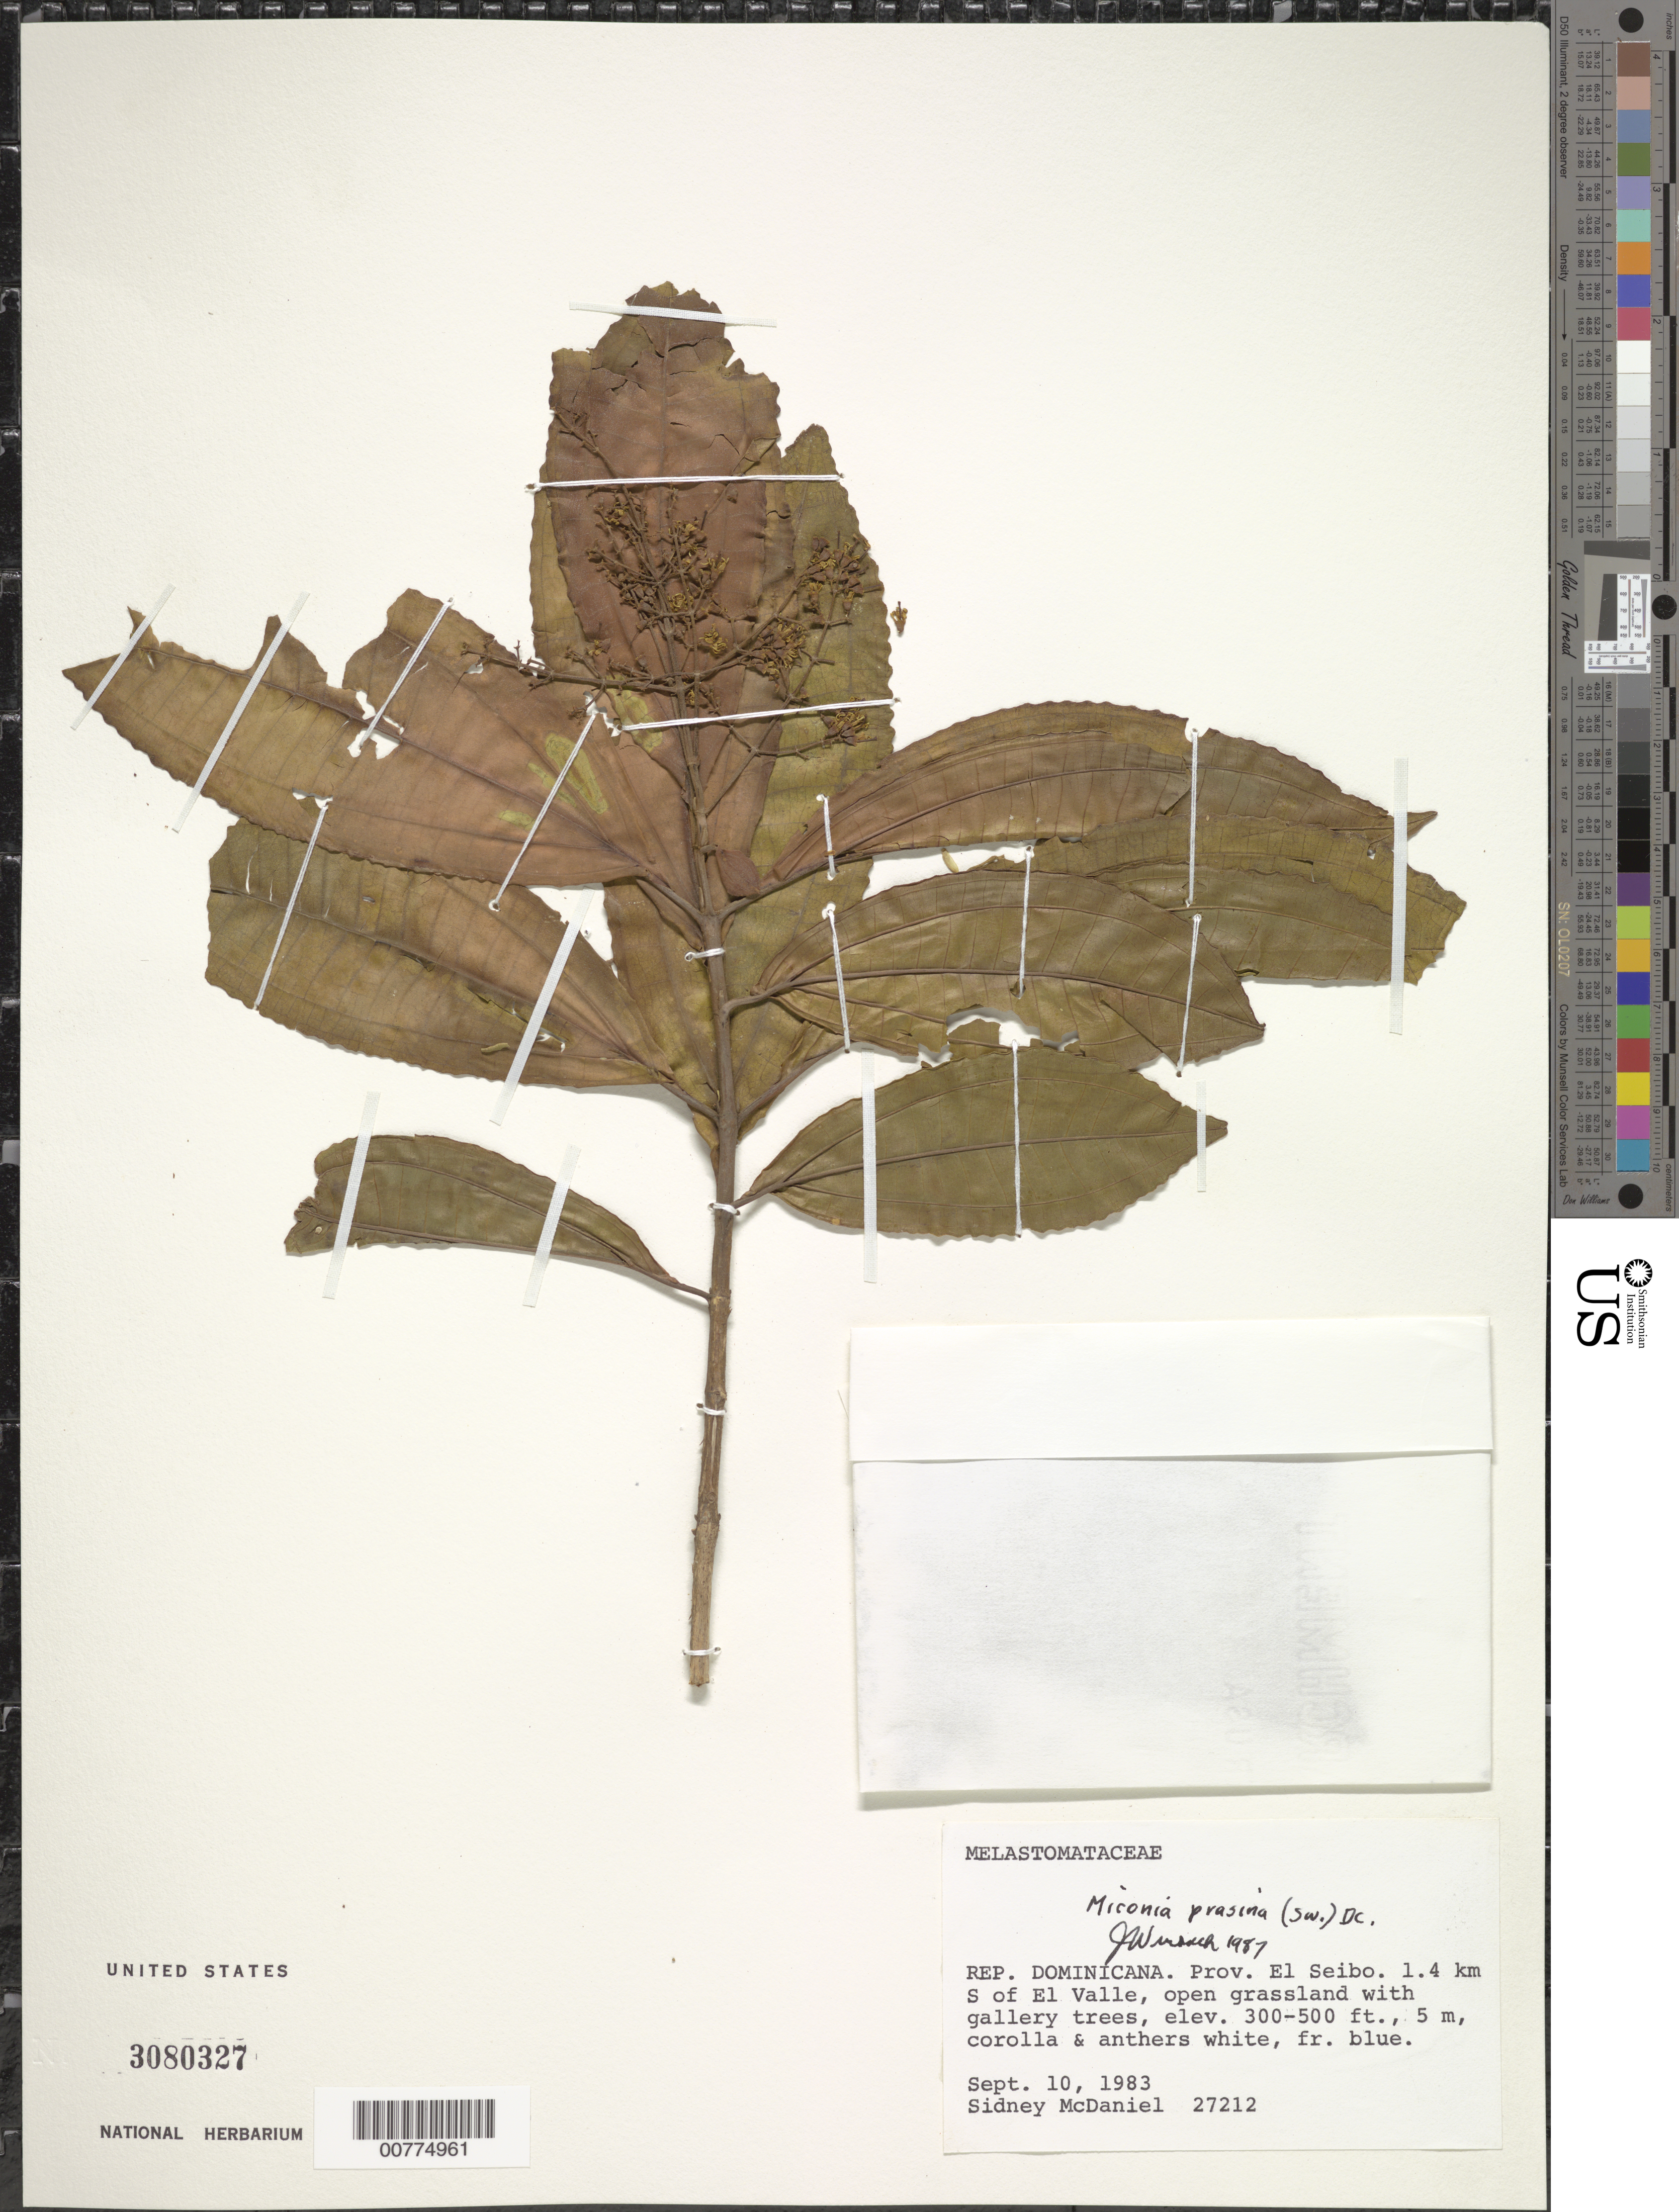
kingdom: Plantae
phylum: Tracheophyta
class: Magnoliopsida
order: Myrtales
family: Melastomataceae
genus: Miconia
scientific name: Miconia prasina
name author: (Sw.) DC.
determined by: Wurdack, John J., (US), US (UNITED STATES)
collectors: S. McDaniel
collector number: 27212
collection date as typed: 10 Sep 1983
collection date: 1983-09-10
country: Dominican Republic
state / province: El Seibo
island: Hispaniola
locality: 1.4 km S of El Valle.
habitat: Open grassland with gallery trees.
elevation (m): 91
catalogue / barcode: US 3080327